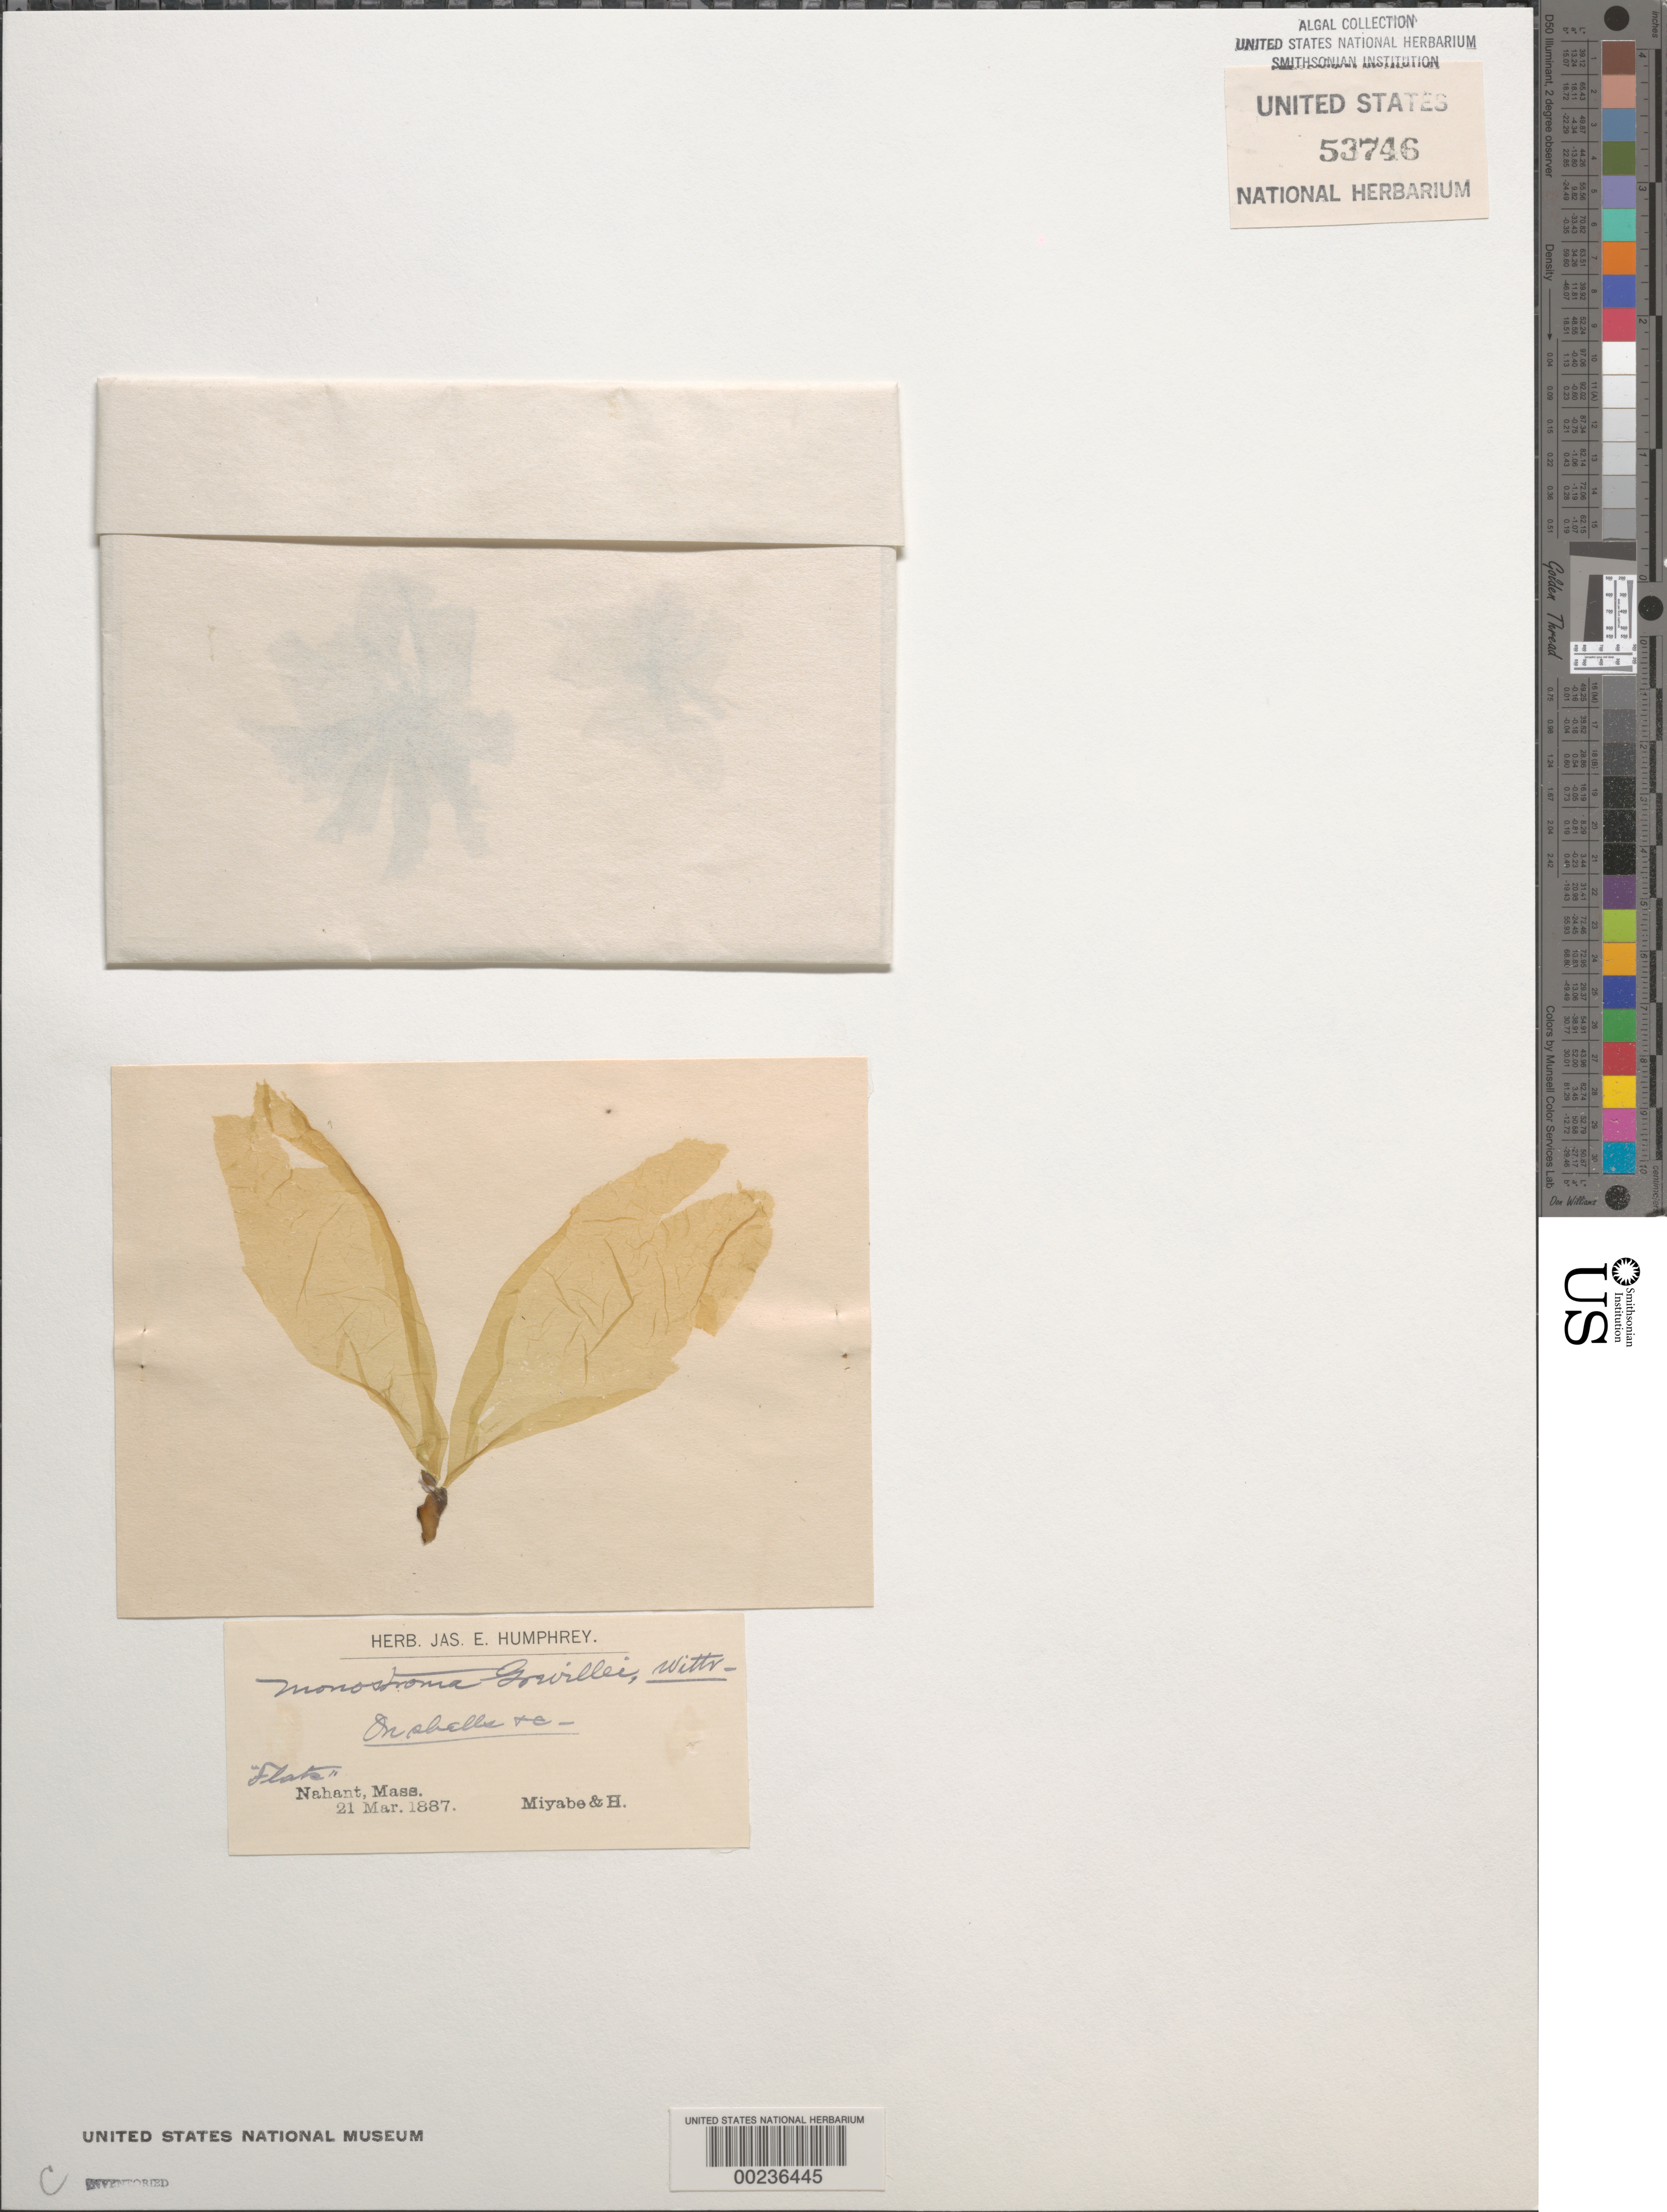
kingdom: Plantae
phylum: Chlorophyta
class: Ulvophyceae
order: Ulvales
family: Monostromataceae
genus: Monostroma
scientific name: Monostroma grevillei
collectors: K. Miyabe & J. Humphrey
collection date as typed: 21 Mar 1887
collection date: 1887-03-21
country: United States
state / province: Massachusetts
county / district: Essex County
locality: Nahant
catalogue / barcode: US 53746